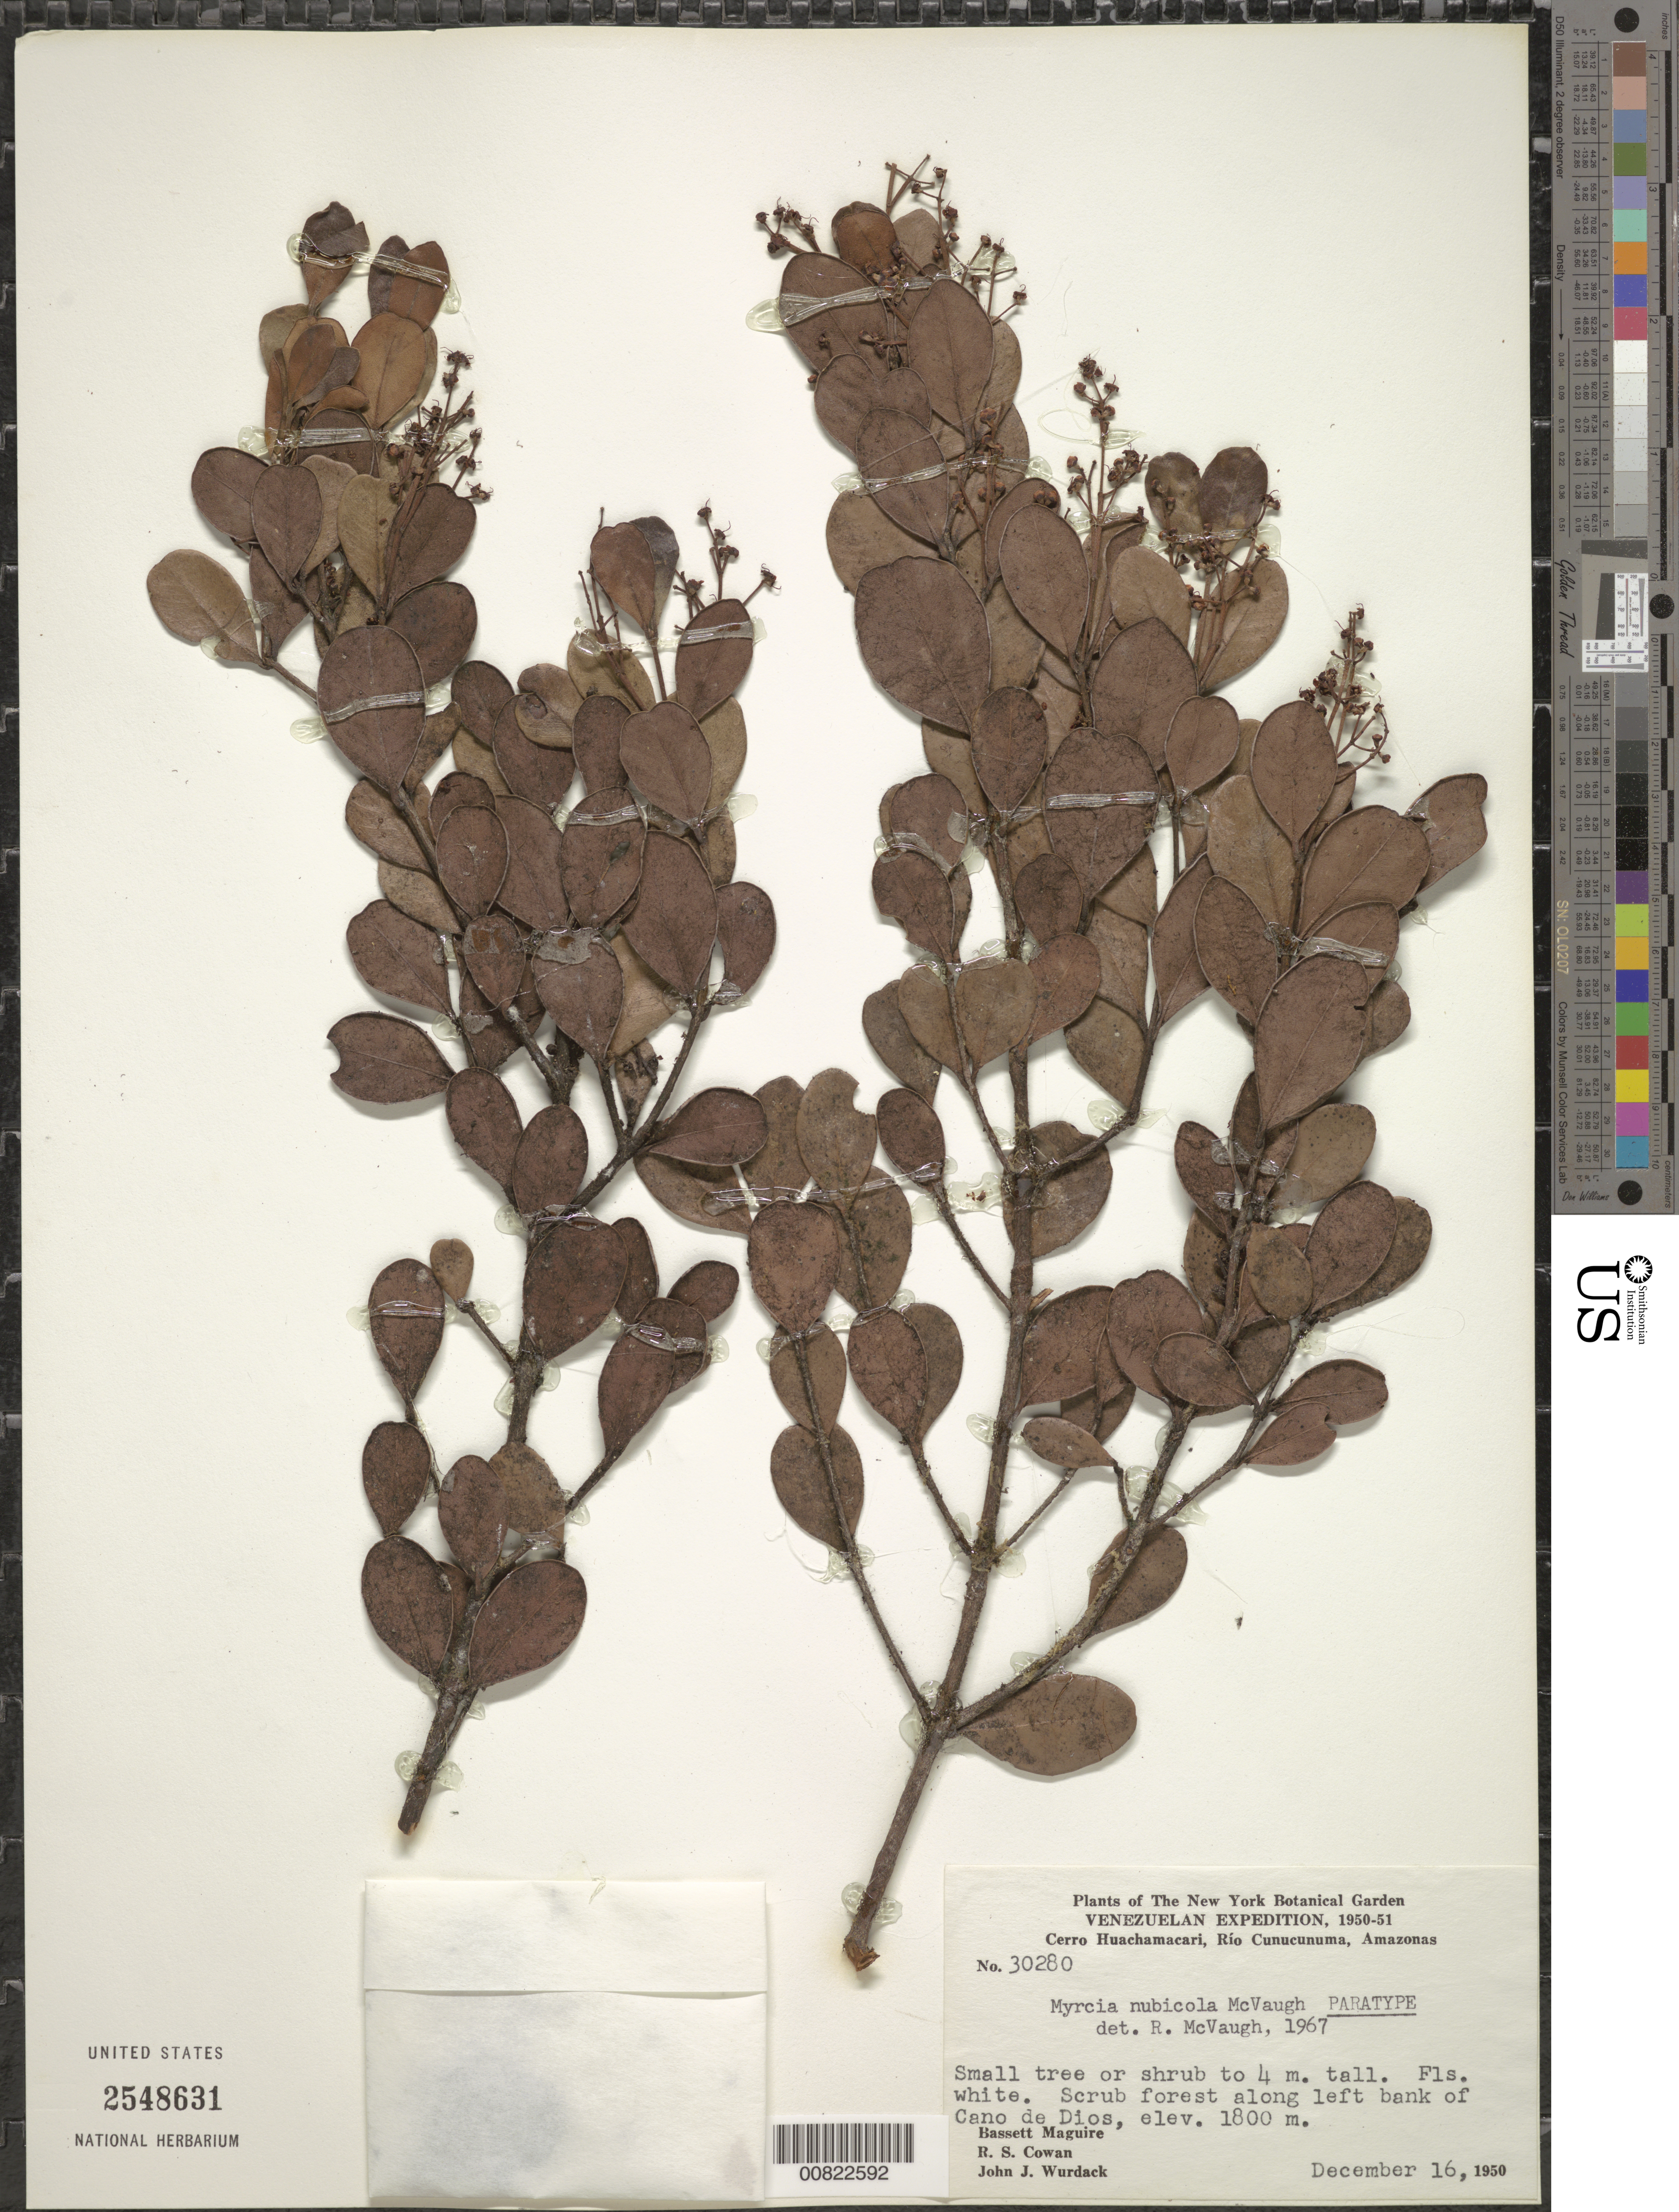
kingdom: Plantae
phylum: Tracheophyta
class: Magnoliopsida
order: Myrtales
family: Myrtaceae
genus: Myrcia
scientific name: Myrcia nubicola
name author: McVaugh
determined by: McVaugh, R.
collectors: B. Maguire, R. S. Cowan & J. J. Wurdack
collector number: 30280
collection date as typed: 17-Dec-50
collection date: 1950-12-17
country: Venezuela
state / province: Amazonas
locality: Cerro Huachamacari, Río Cunucunuma, left bank of Caño de Dios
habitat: Scrub forest along caño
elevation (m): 1800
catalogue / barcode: US 2548631